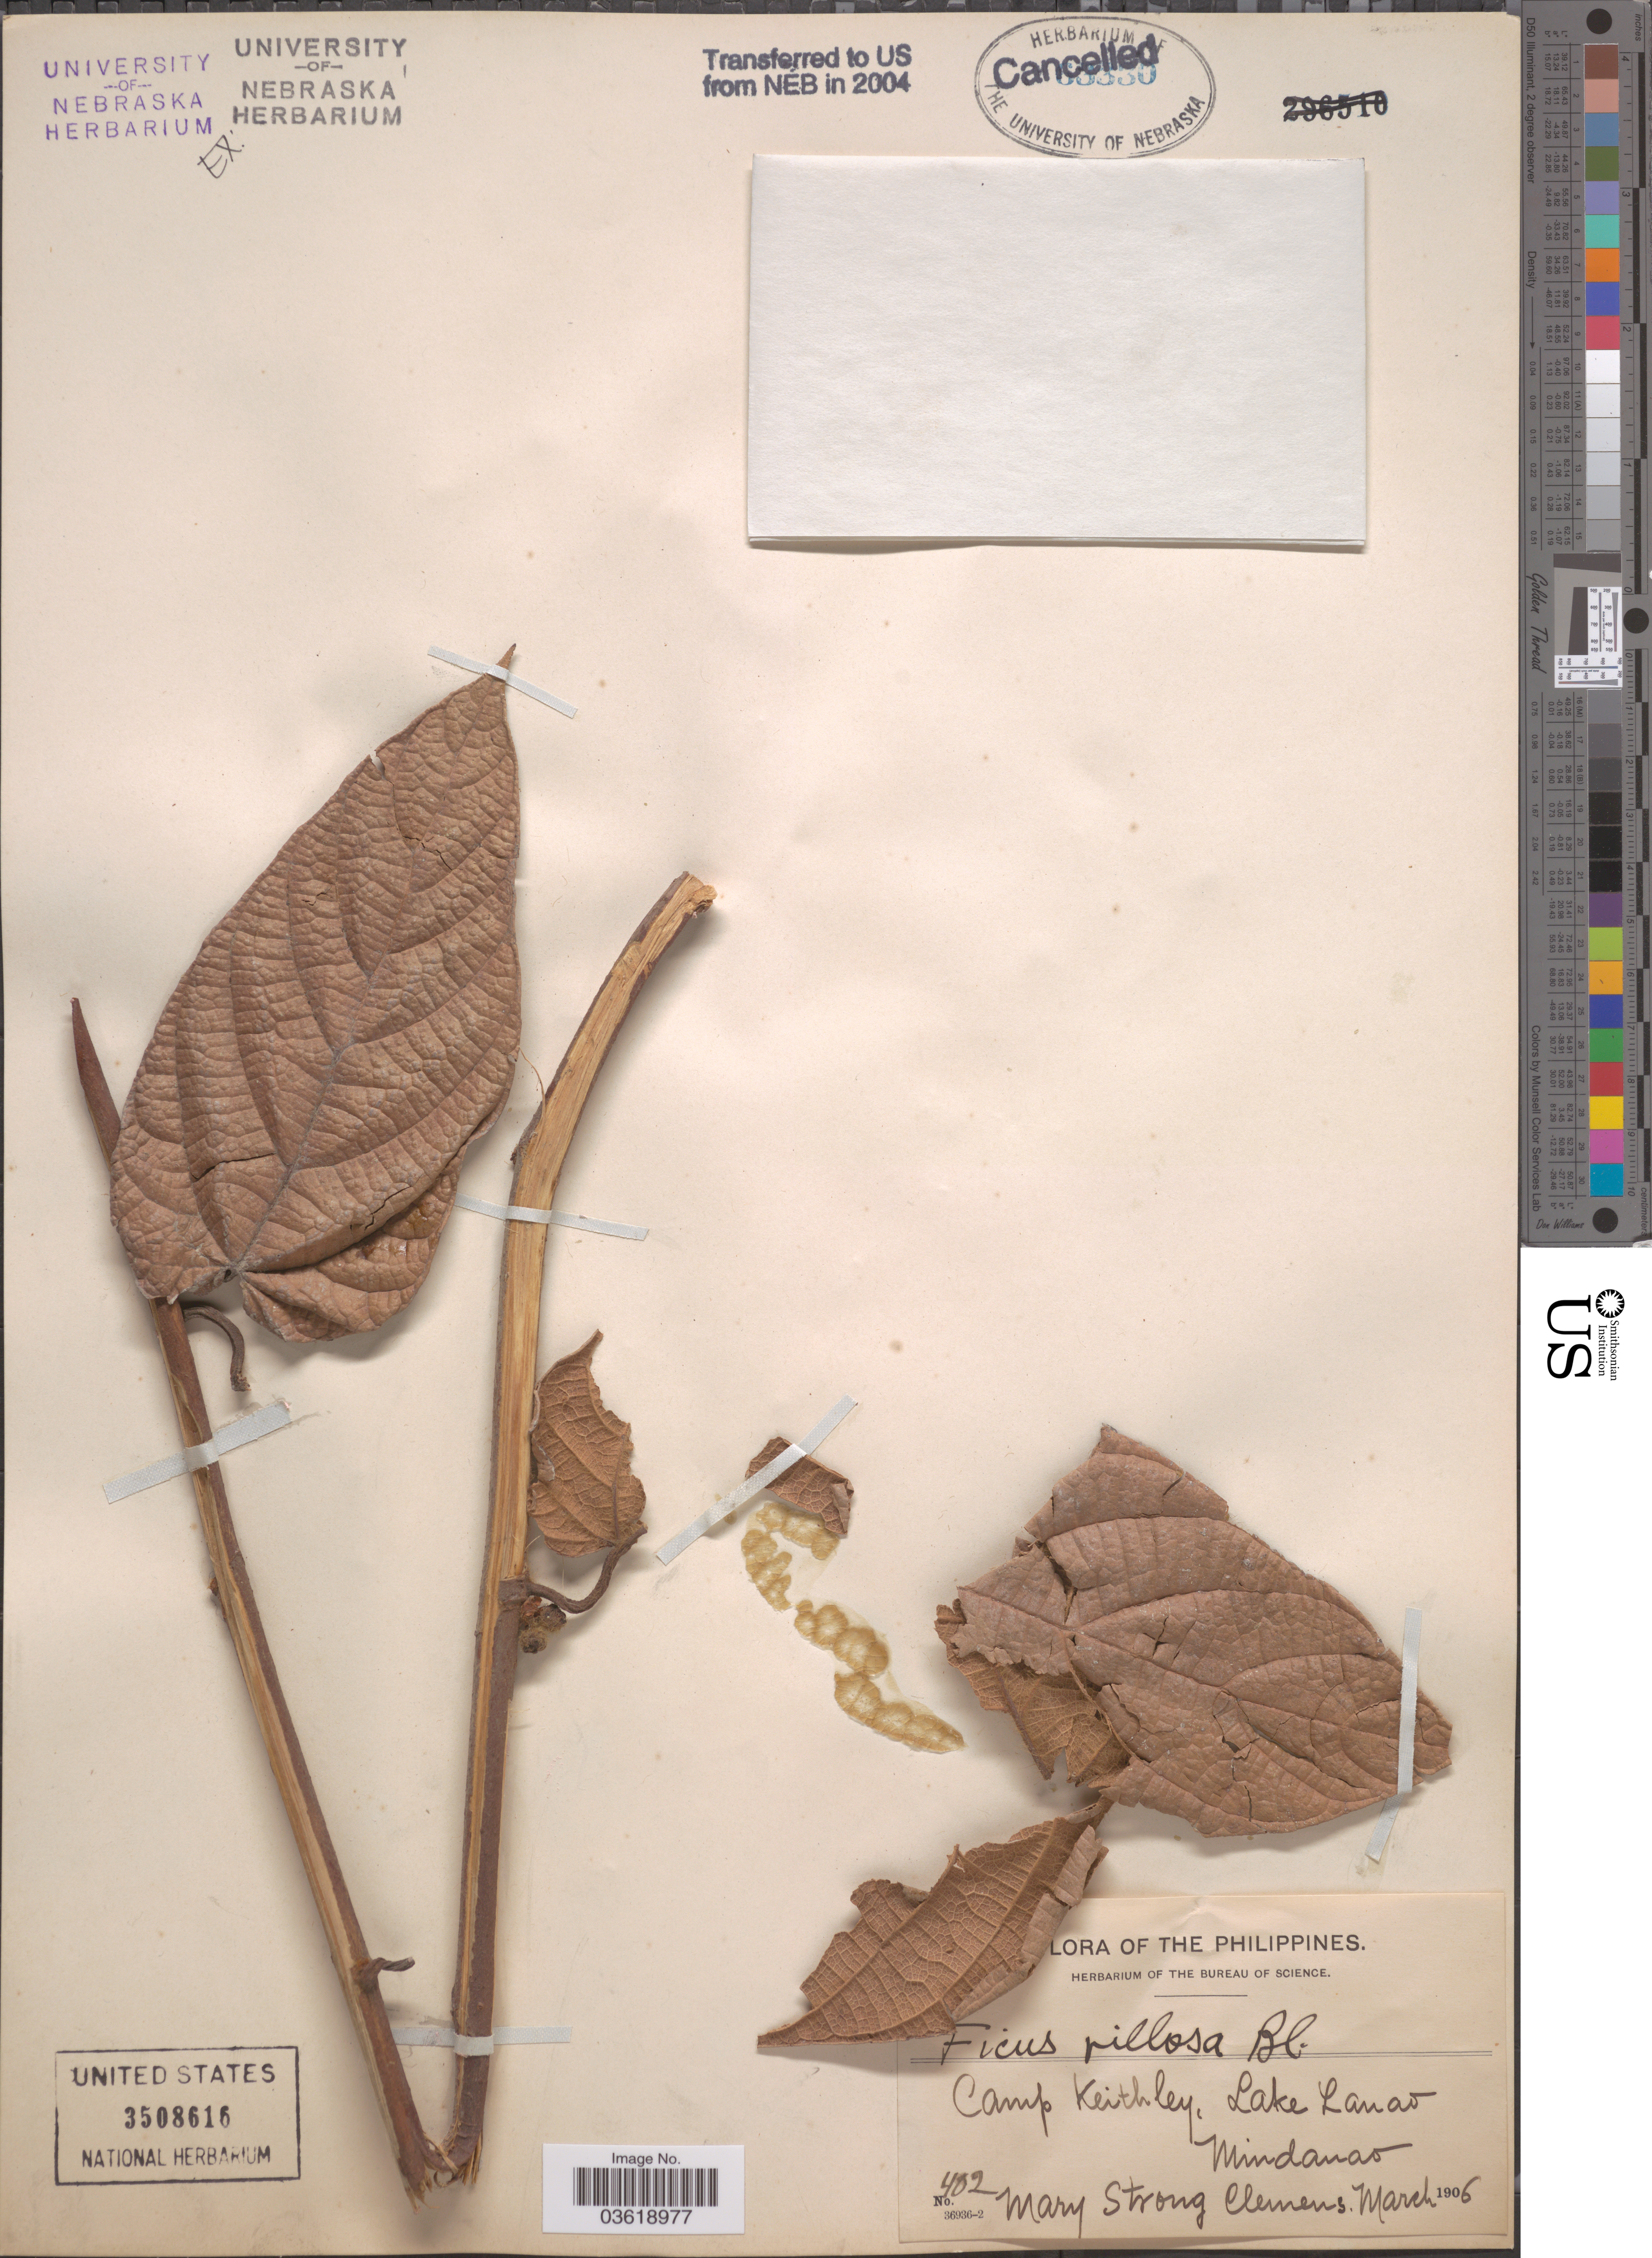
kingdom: Plantae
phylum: Tracheophyta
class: Magnoliopsida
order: Rosales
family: Moraceae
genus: Ficus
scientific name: Ficus grossivenis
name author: Miq.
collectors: M. S. Clemens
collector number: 402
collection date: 1906-03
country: Philippines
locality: Camp Keithley, Lake Lanao. Mindanao.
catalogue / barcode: US 3508616